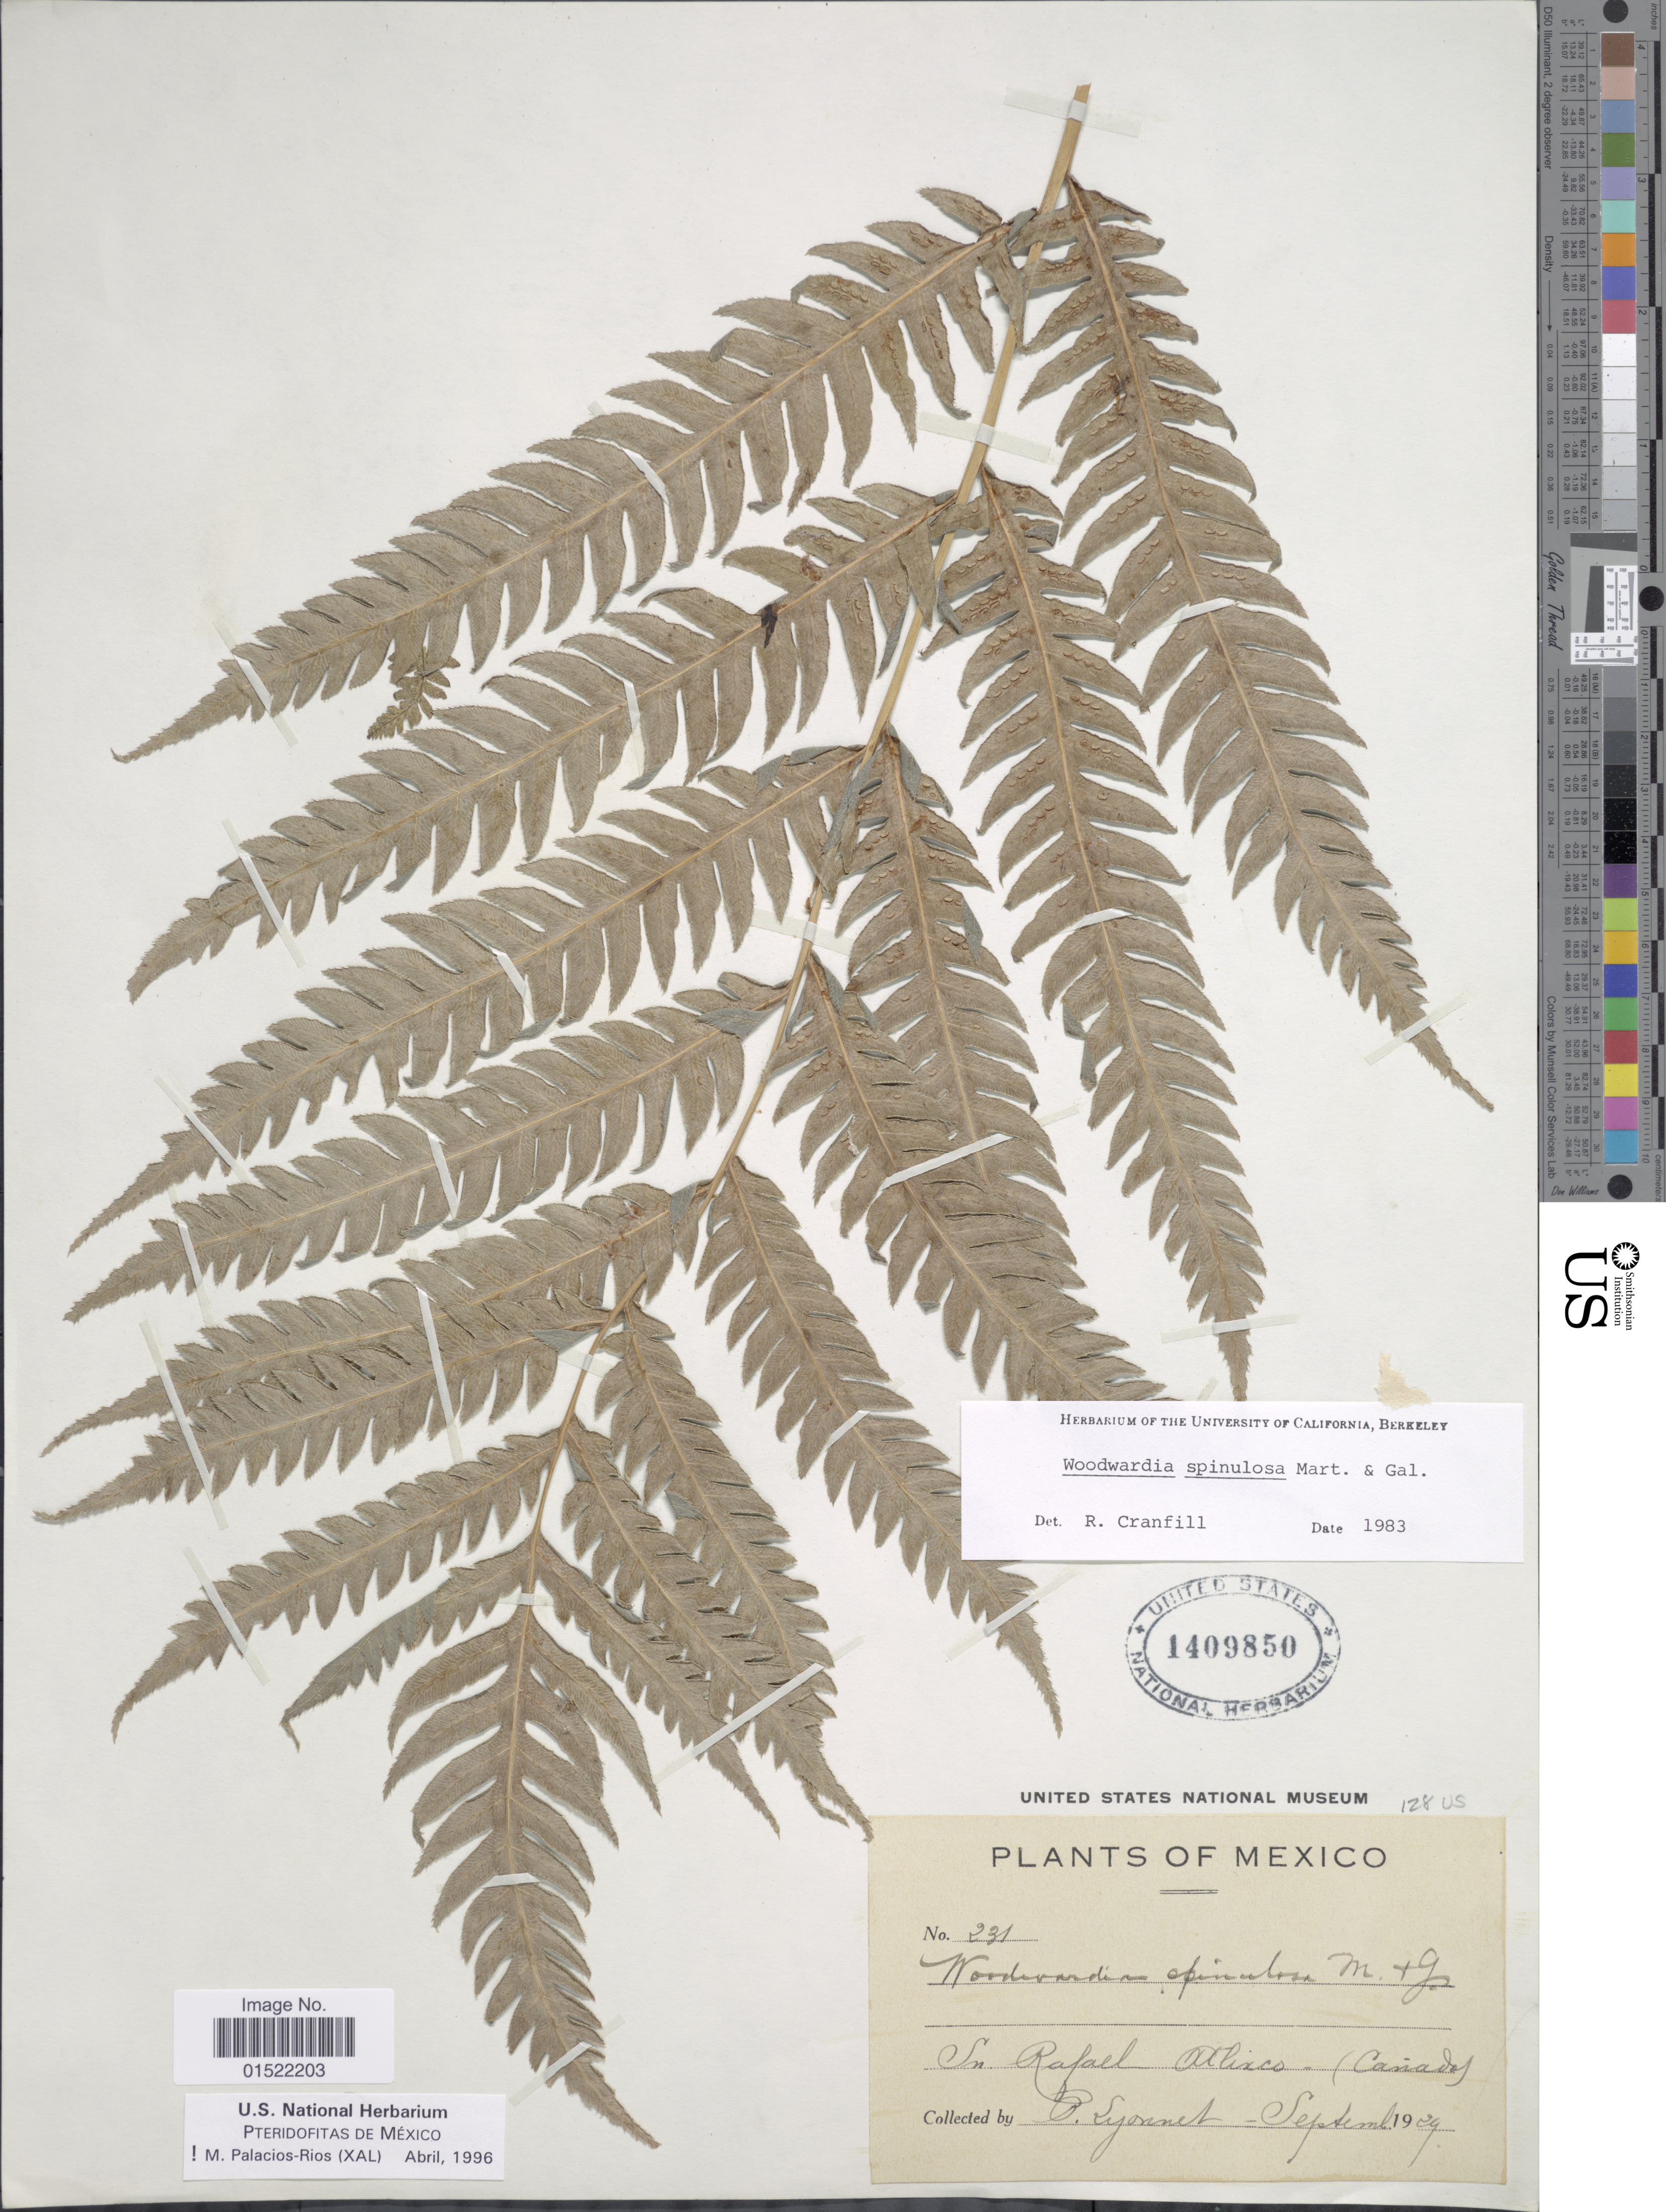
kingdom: Plantae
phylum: Tracheophyta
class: Polypodiopsida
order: Polypodiales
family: Blechnaceae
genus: Woodwardia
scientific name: Woodwardia spinulosa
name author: M. Martens & Galeotti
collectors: P. Lyonnet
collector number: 231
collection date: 1929-09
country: Mexico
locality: Sn. Rafael Atlixco (Canada)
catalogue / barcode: US 1409850